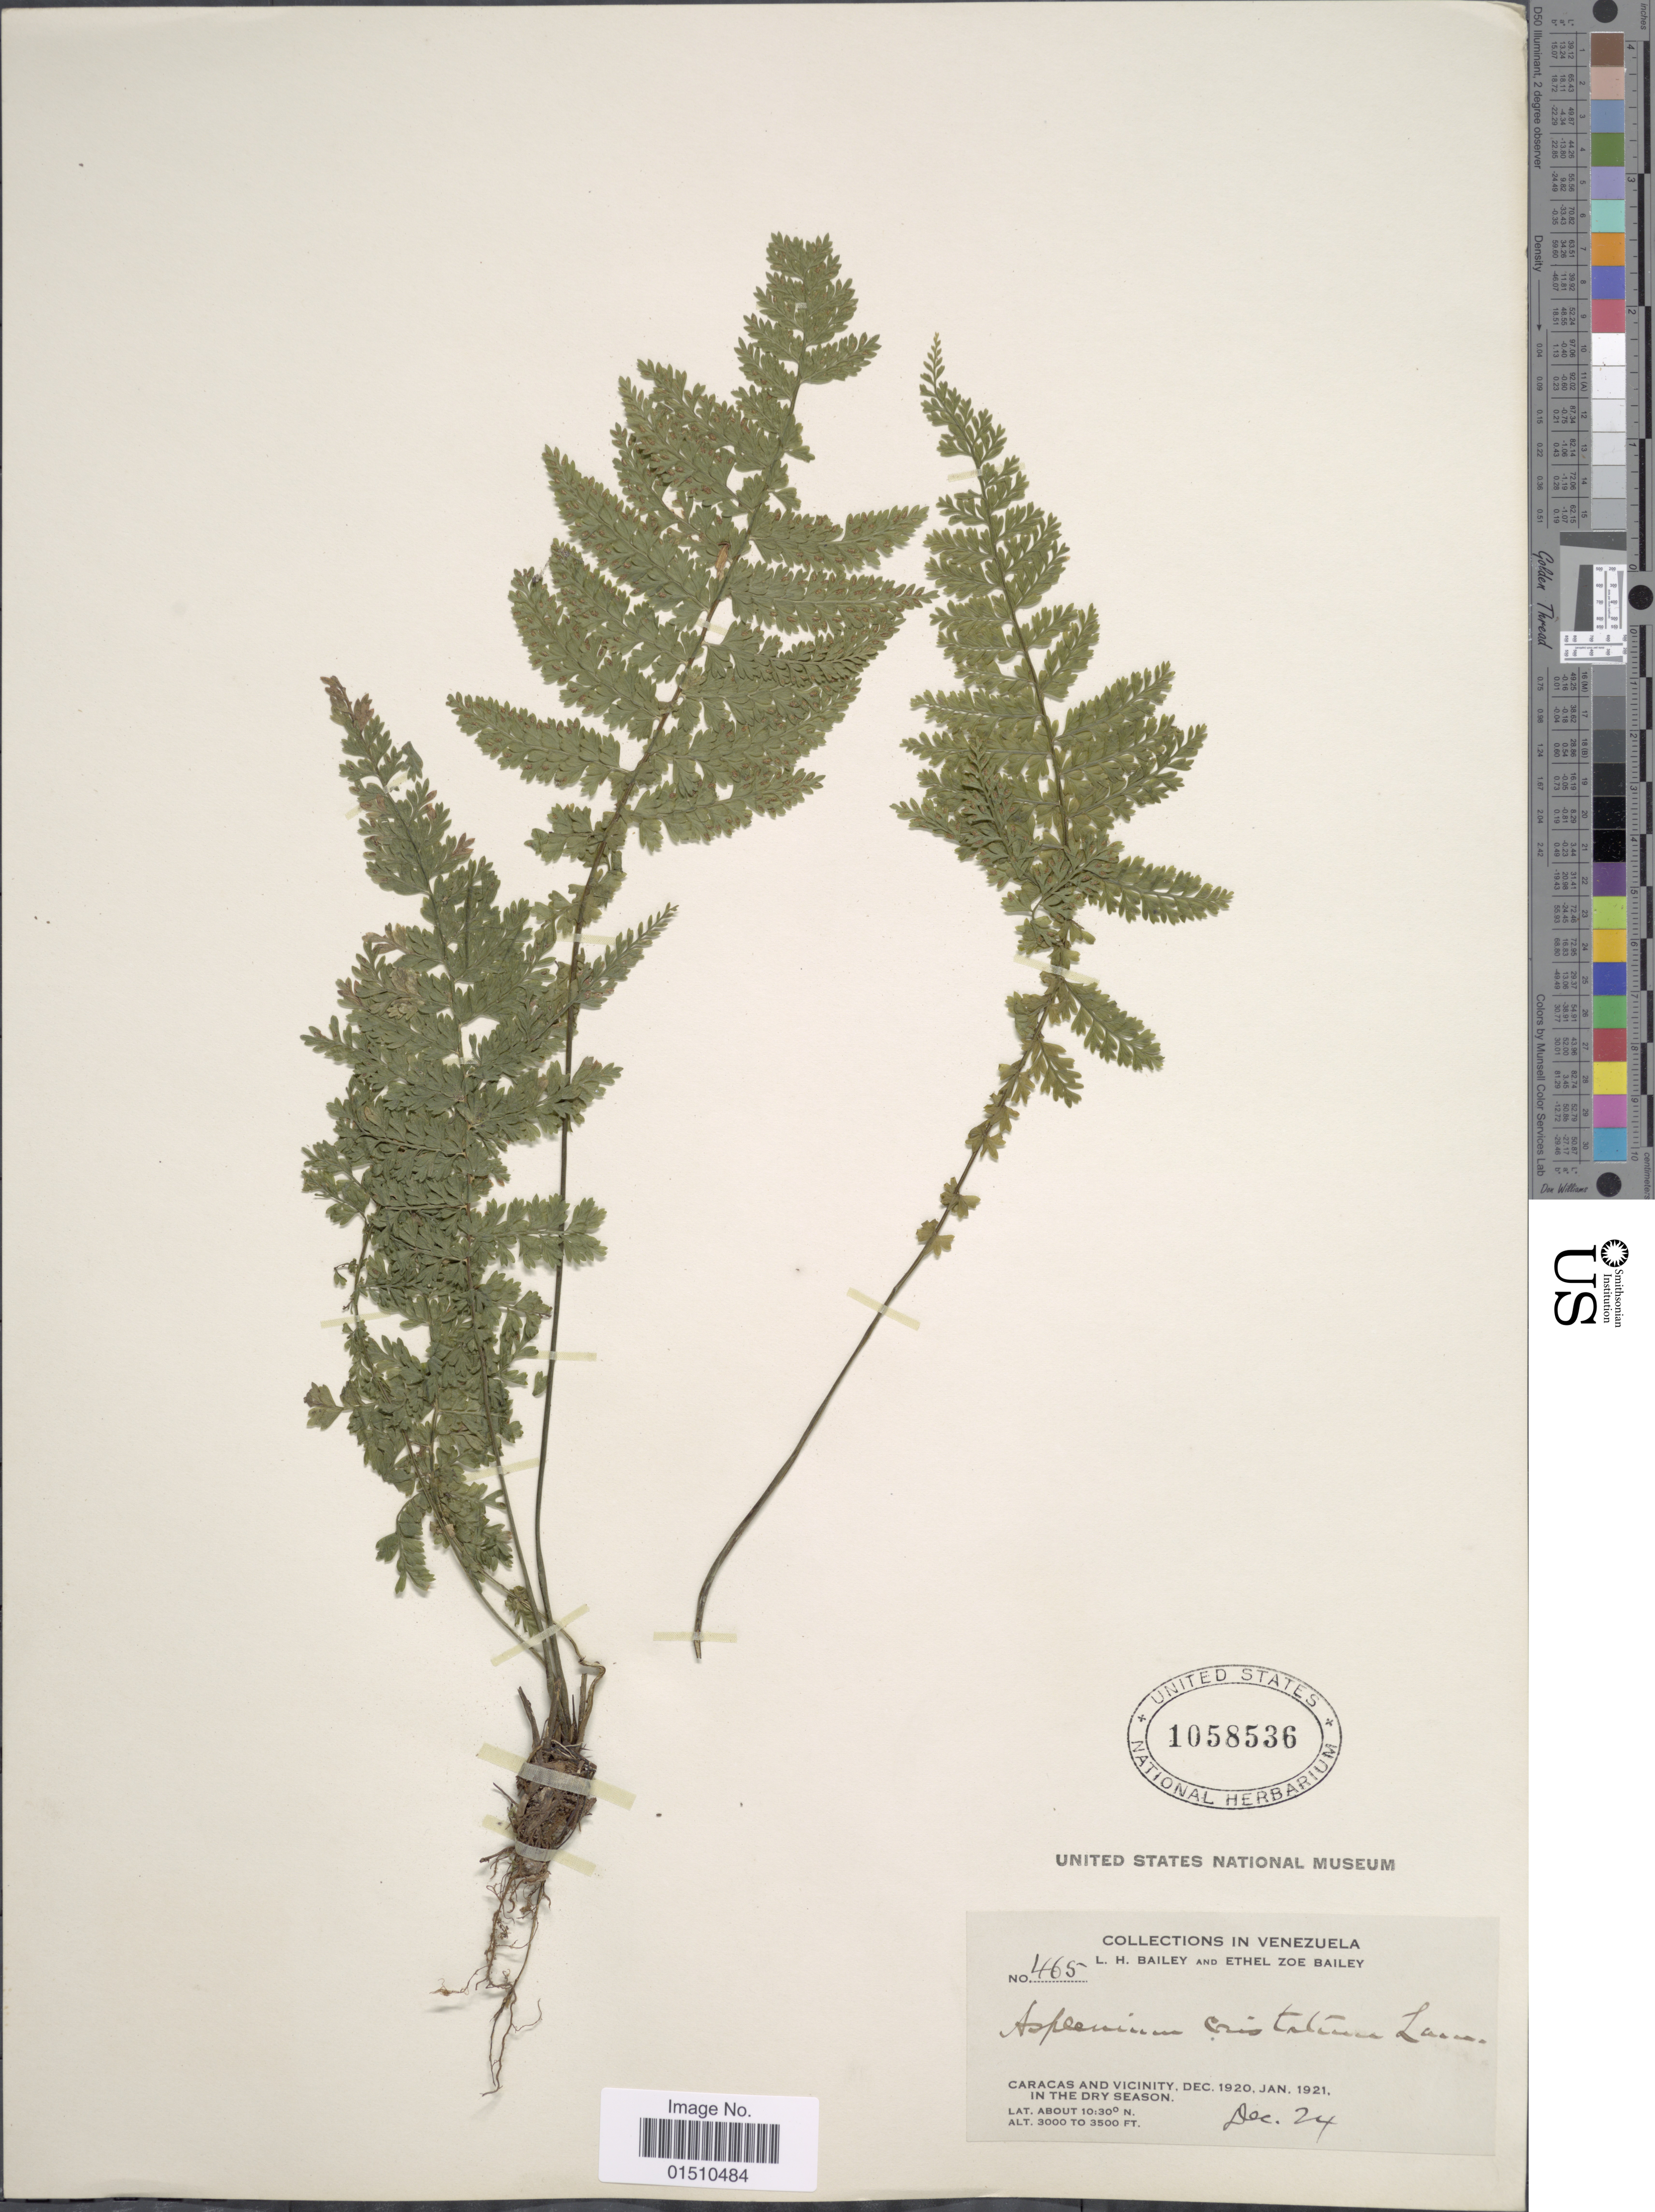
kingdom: Plantae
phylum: Tracheophyta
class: Polypodiopsida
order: Polypodiales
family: Aspleniaceae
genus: Asplenium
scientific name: Asplenium cristatum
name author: Lam.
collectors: L. H. Bailey & E. Z. Bailey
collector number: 465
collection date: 1920-12-24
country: Venezuela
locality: Venezuela, Caracas and Vicinity.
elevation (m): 914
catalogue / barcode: US 1058536